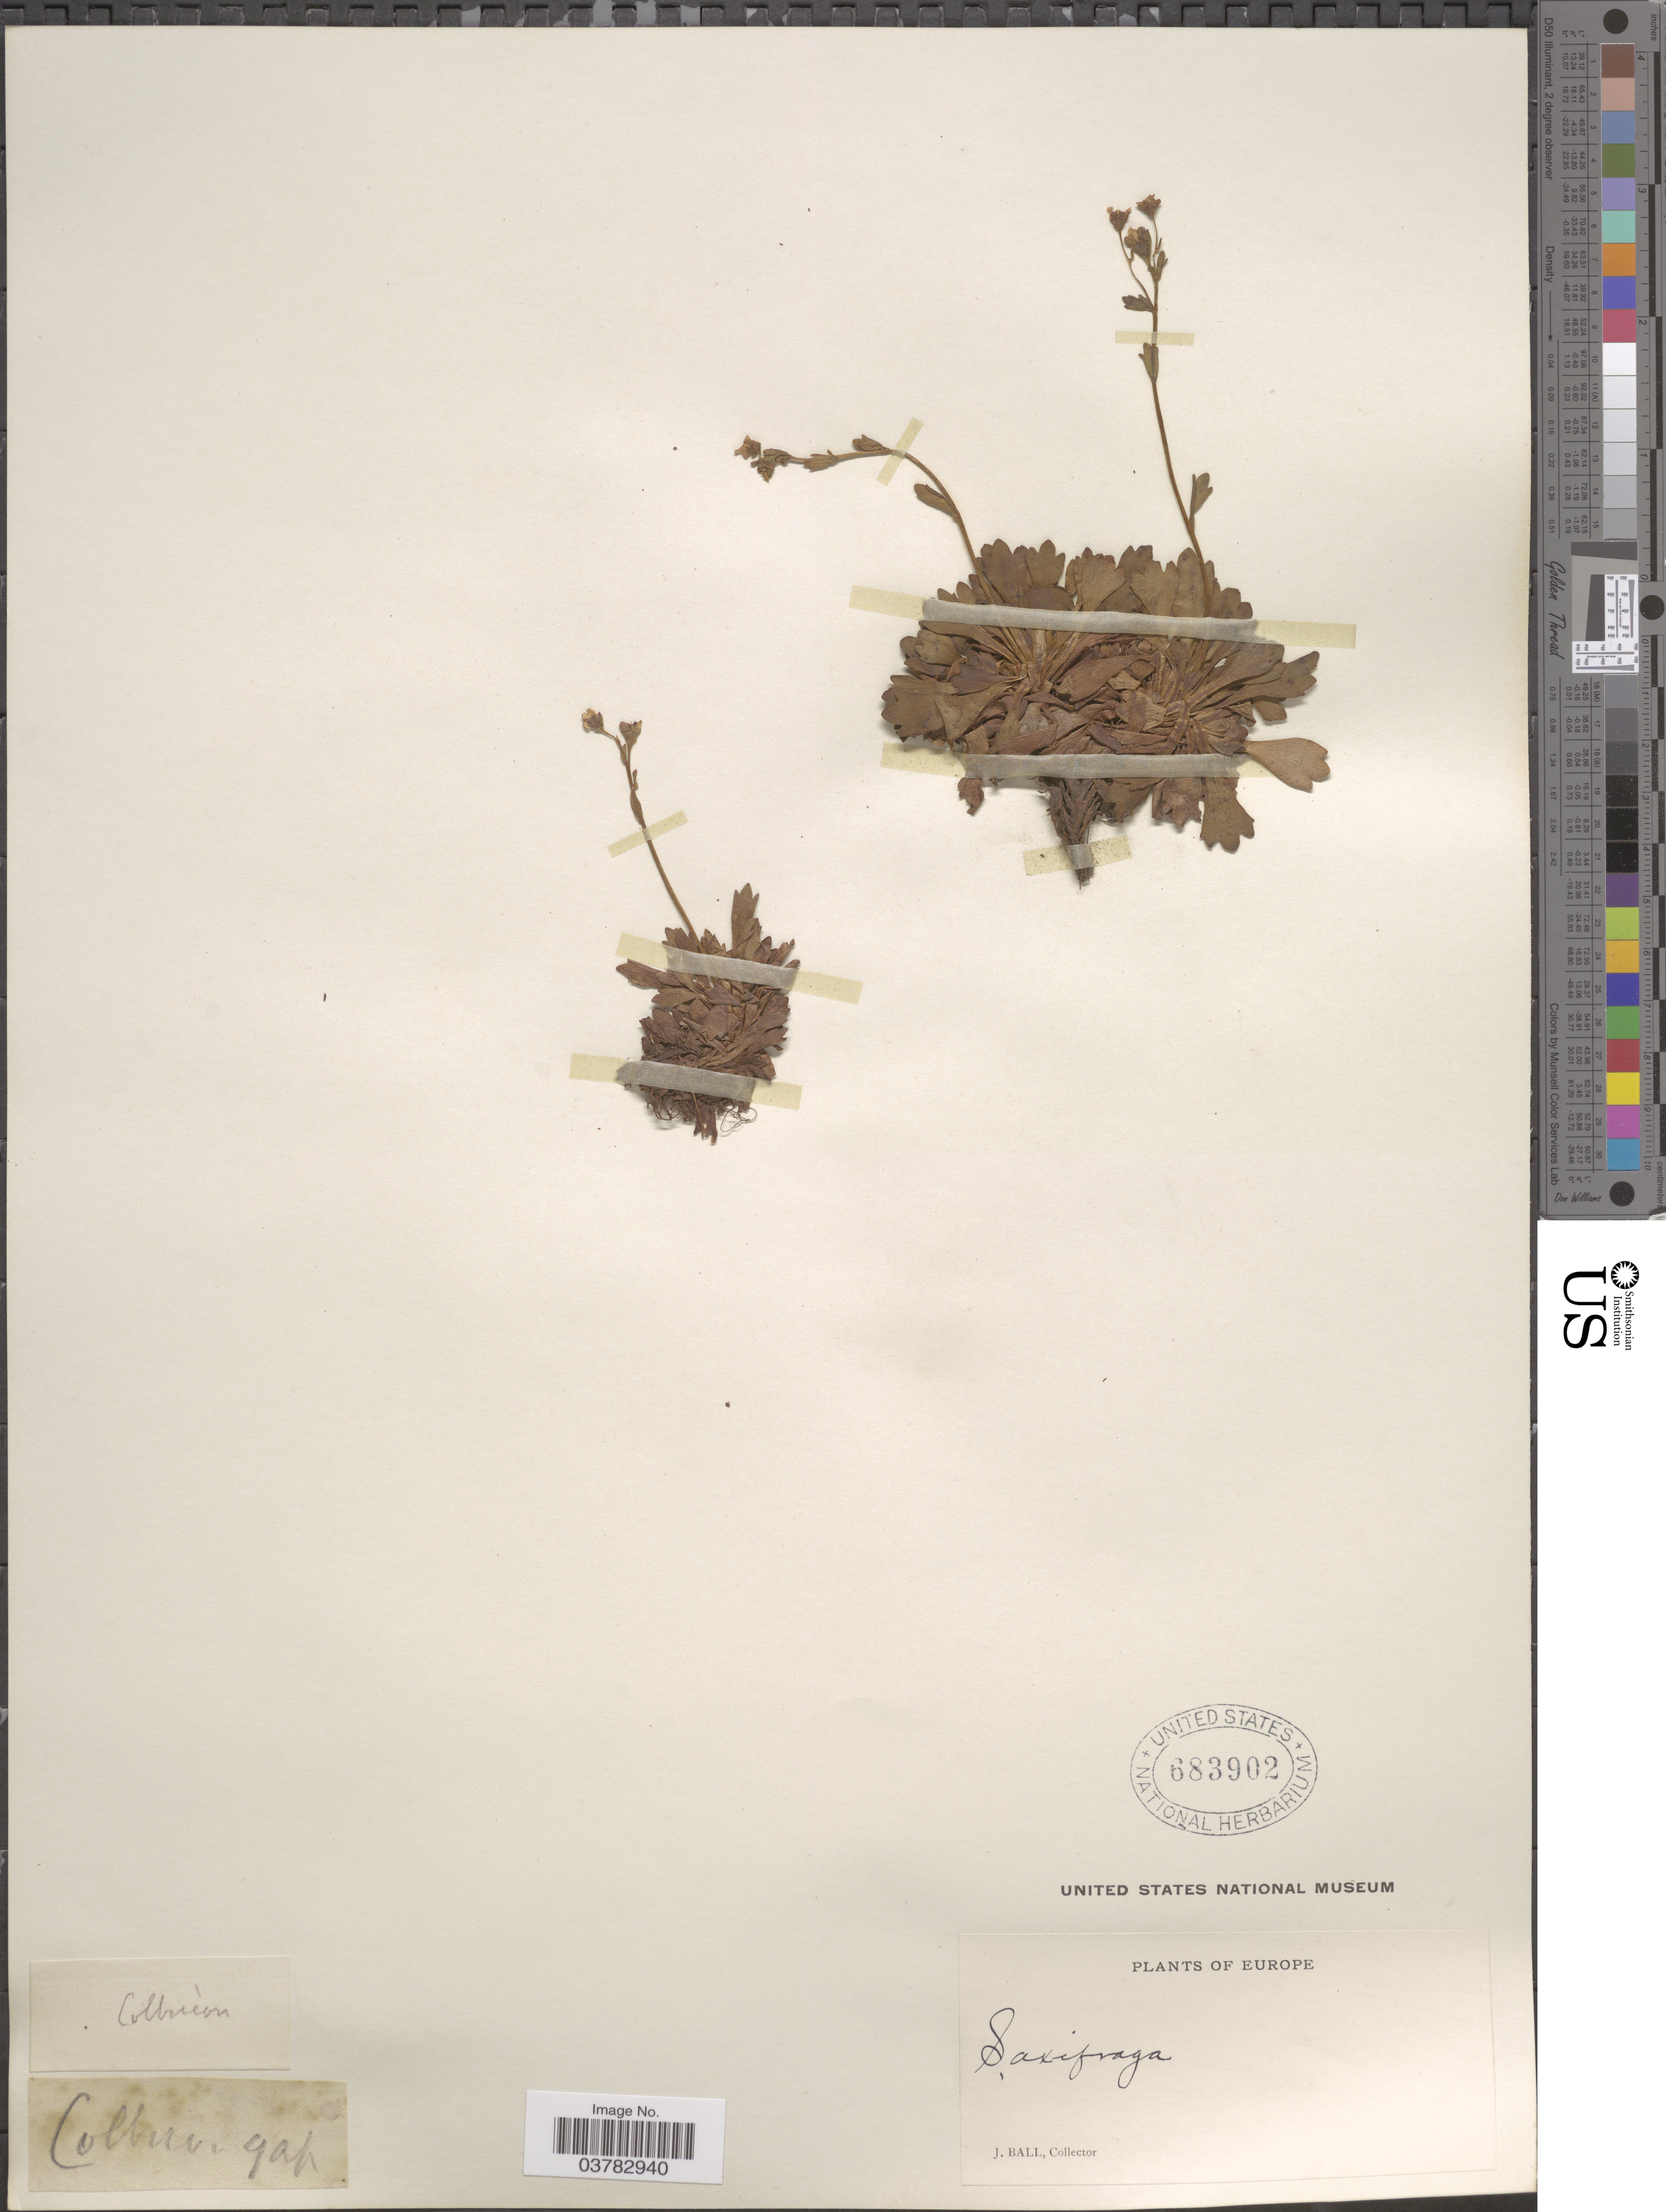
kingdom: Plantae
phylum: Tracheophyta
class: Magnoliopsida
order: Saxifragales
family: Saxifragaceae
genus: Saxifraga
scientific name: Saxifraga sp.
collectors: J. Ball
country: Italy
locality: Europe. Colbricon gap.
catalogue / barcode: US 683902